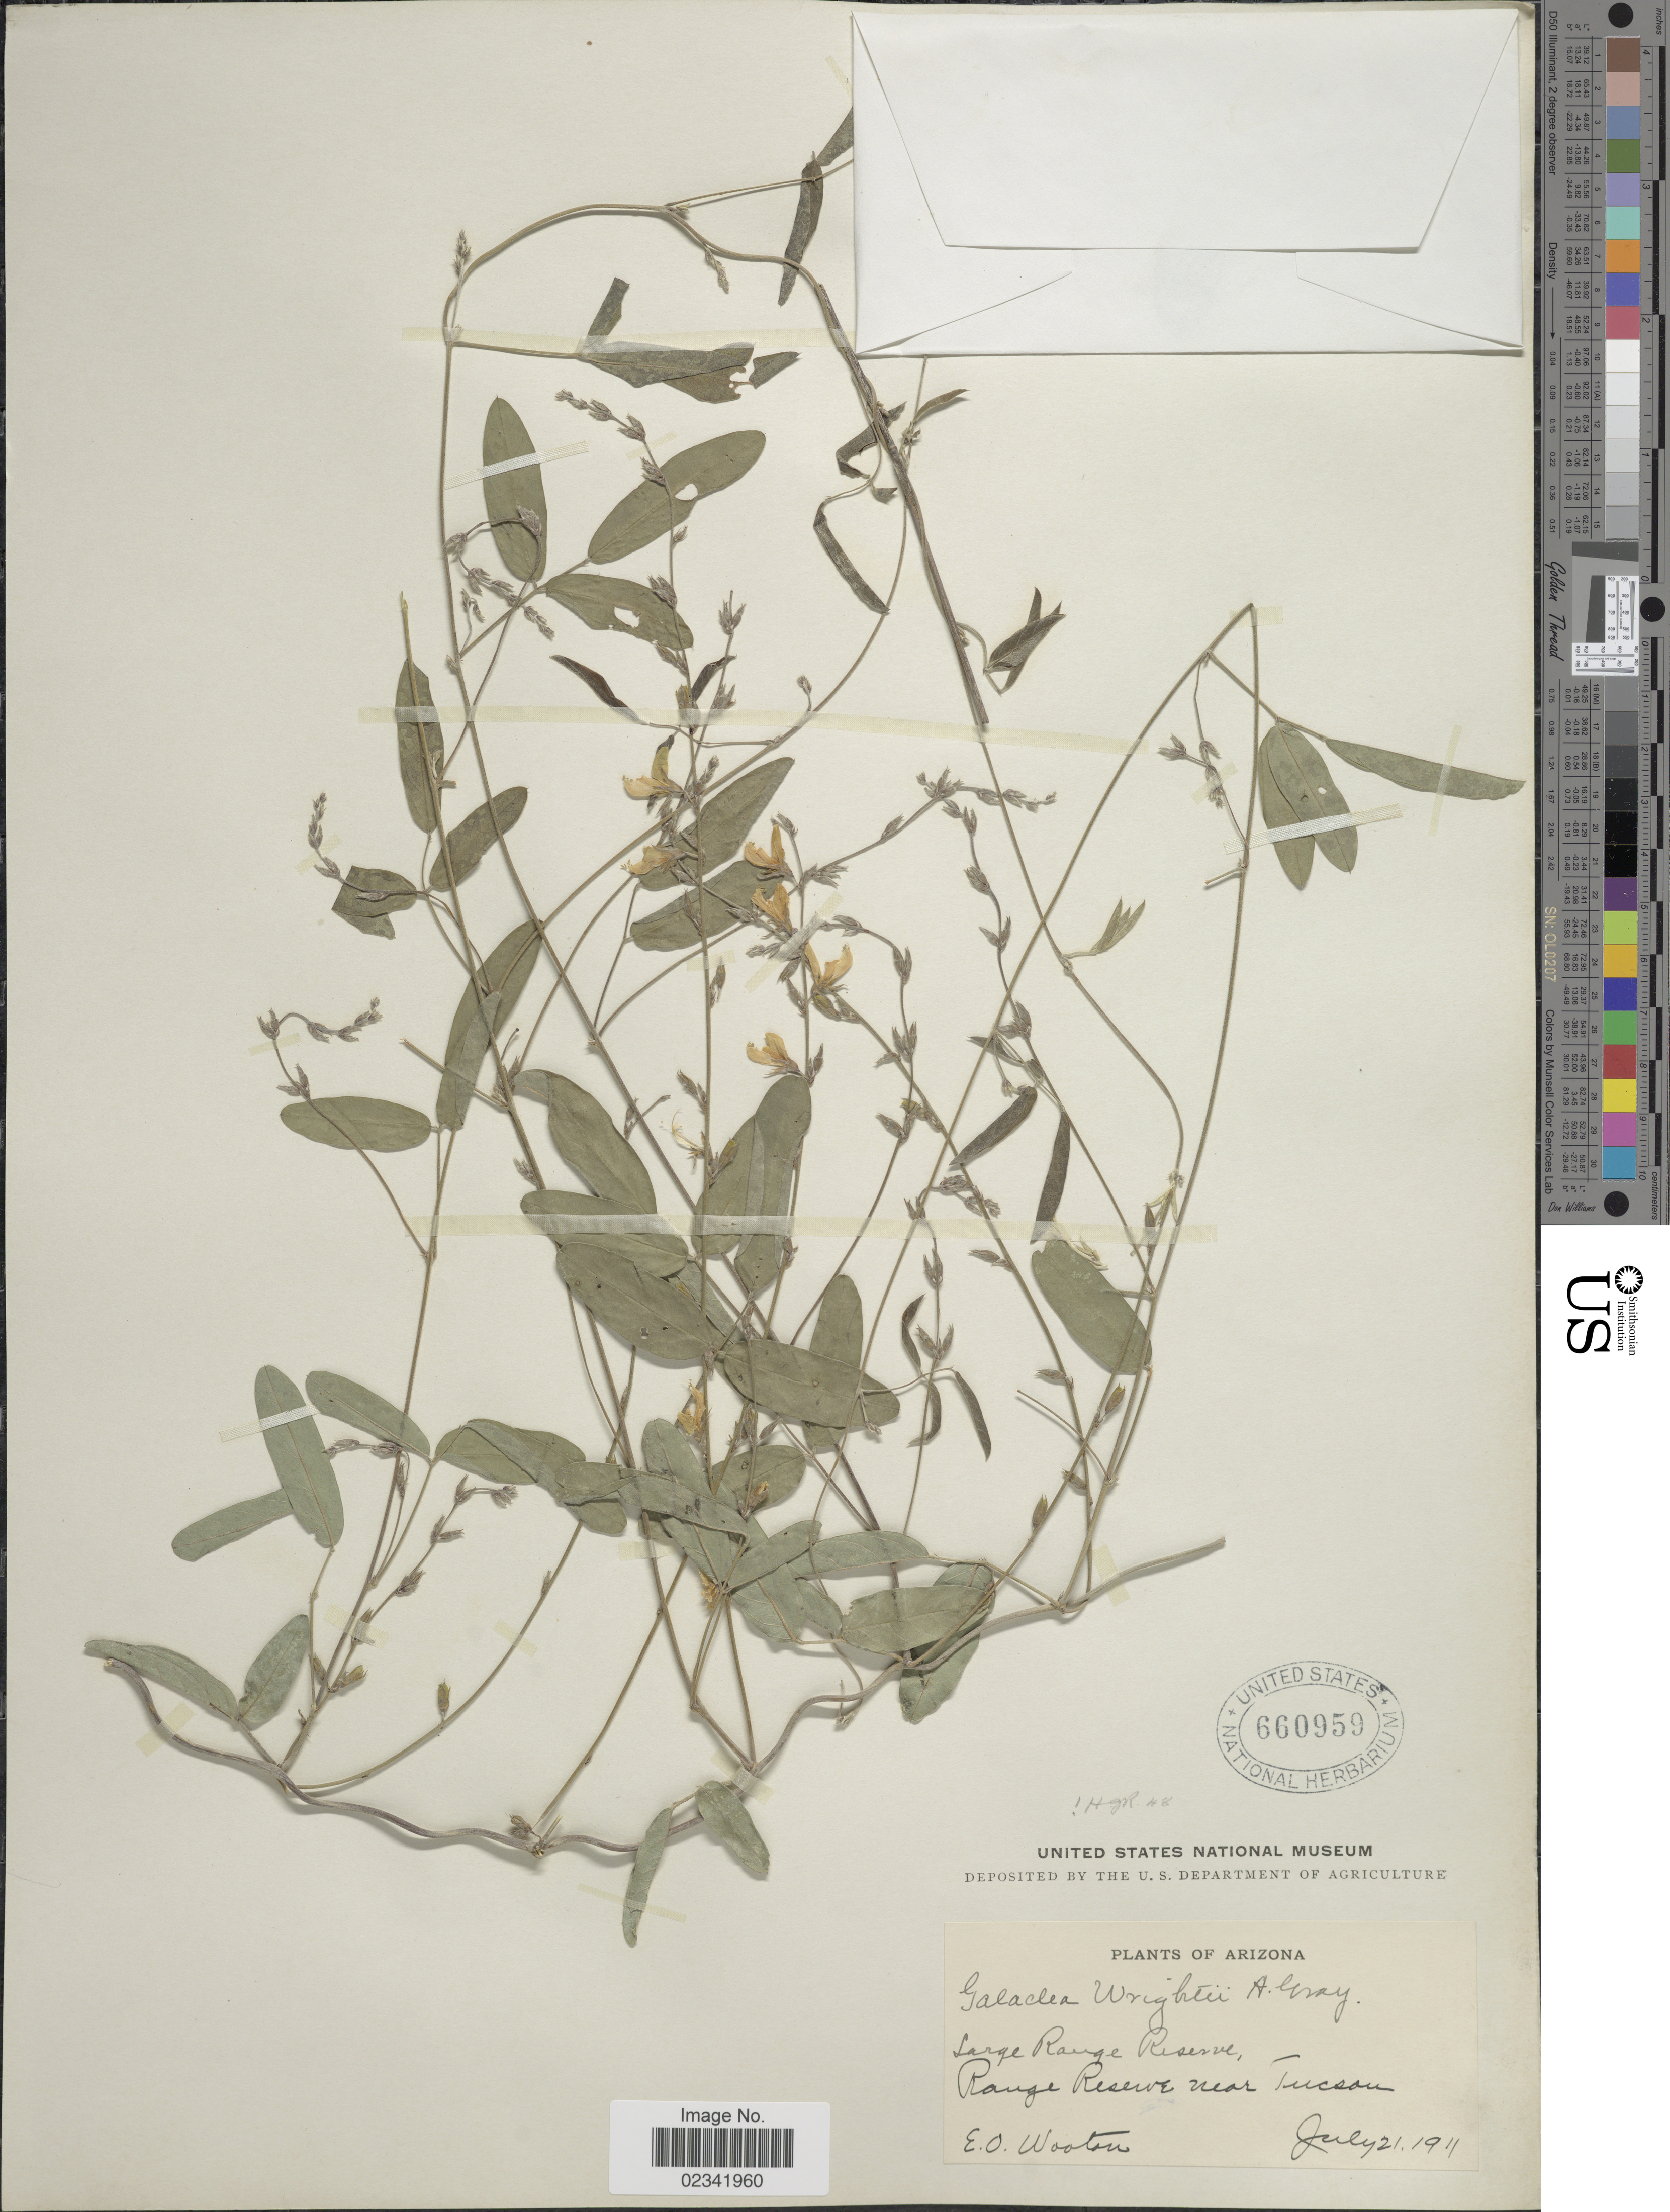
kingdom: Plantae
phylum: Tracheophyta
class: Magnoliopsida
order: Fabales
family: Fabaceae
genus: Galactia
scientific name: Galactia wrightii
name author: A. Gray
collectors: E. O. Wooton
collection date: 1911-07-21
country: United States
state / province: Arizona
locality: Large Range Reserve, Ranhe Reserve near Tucson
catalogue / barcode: US 660959